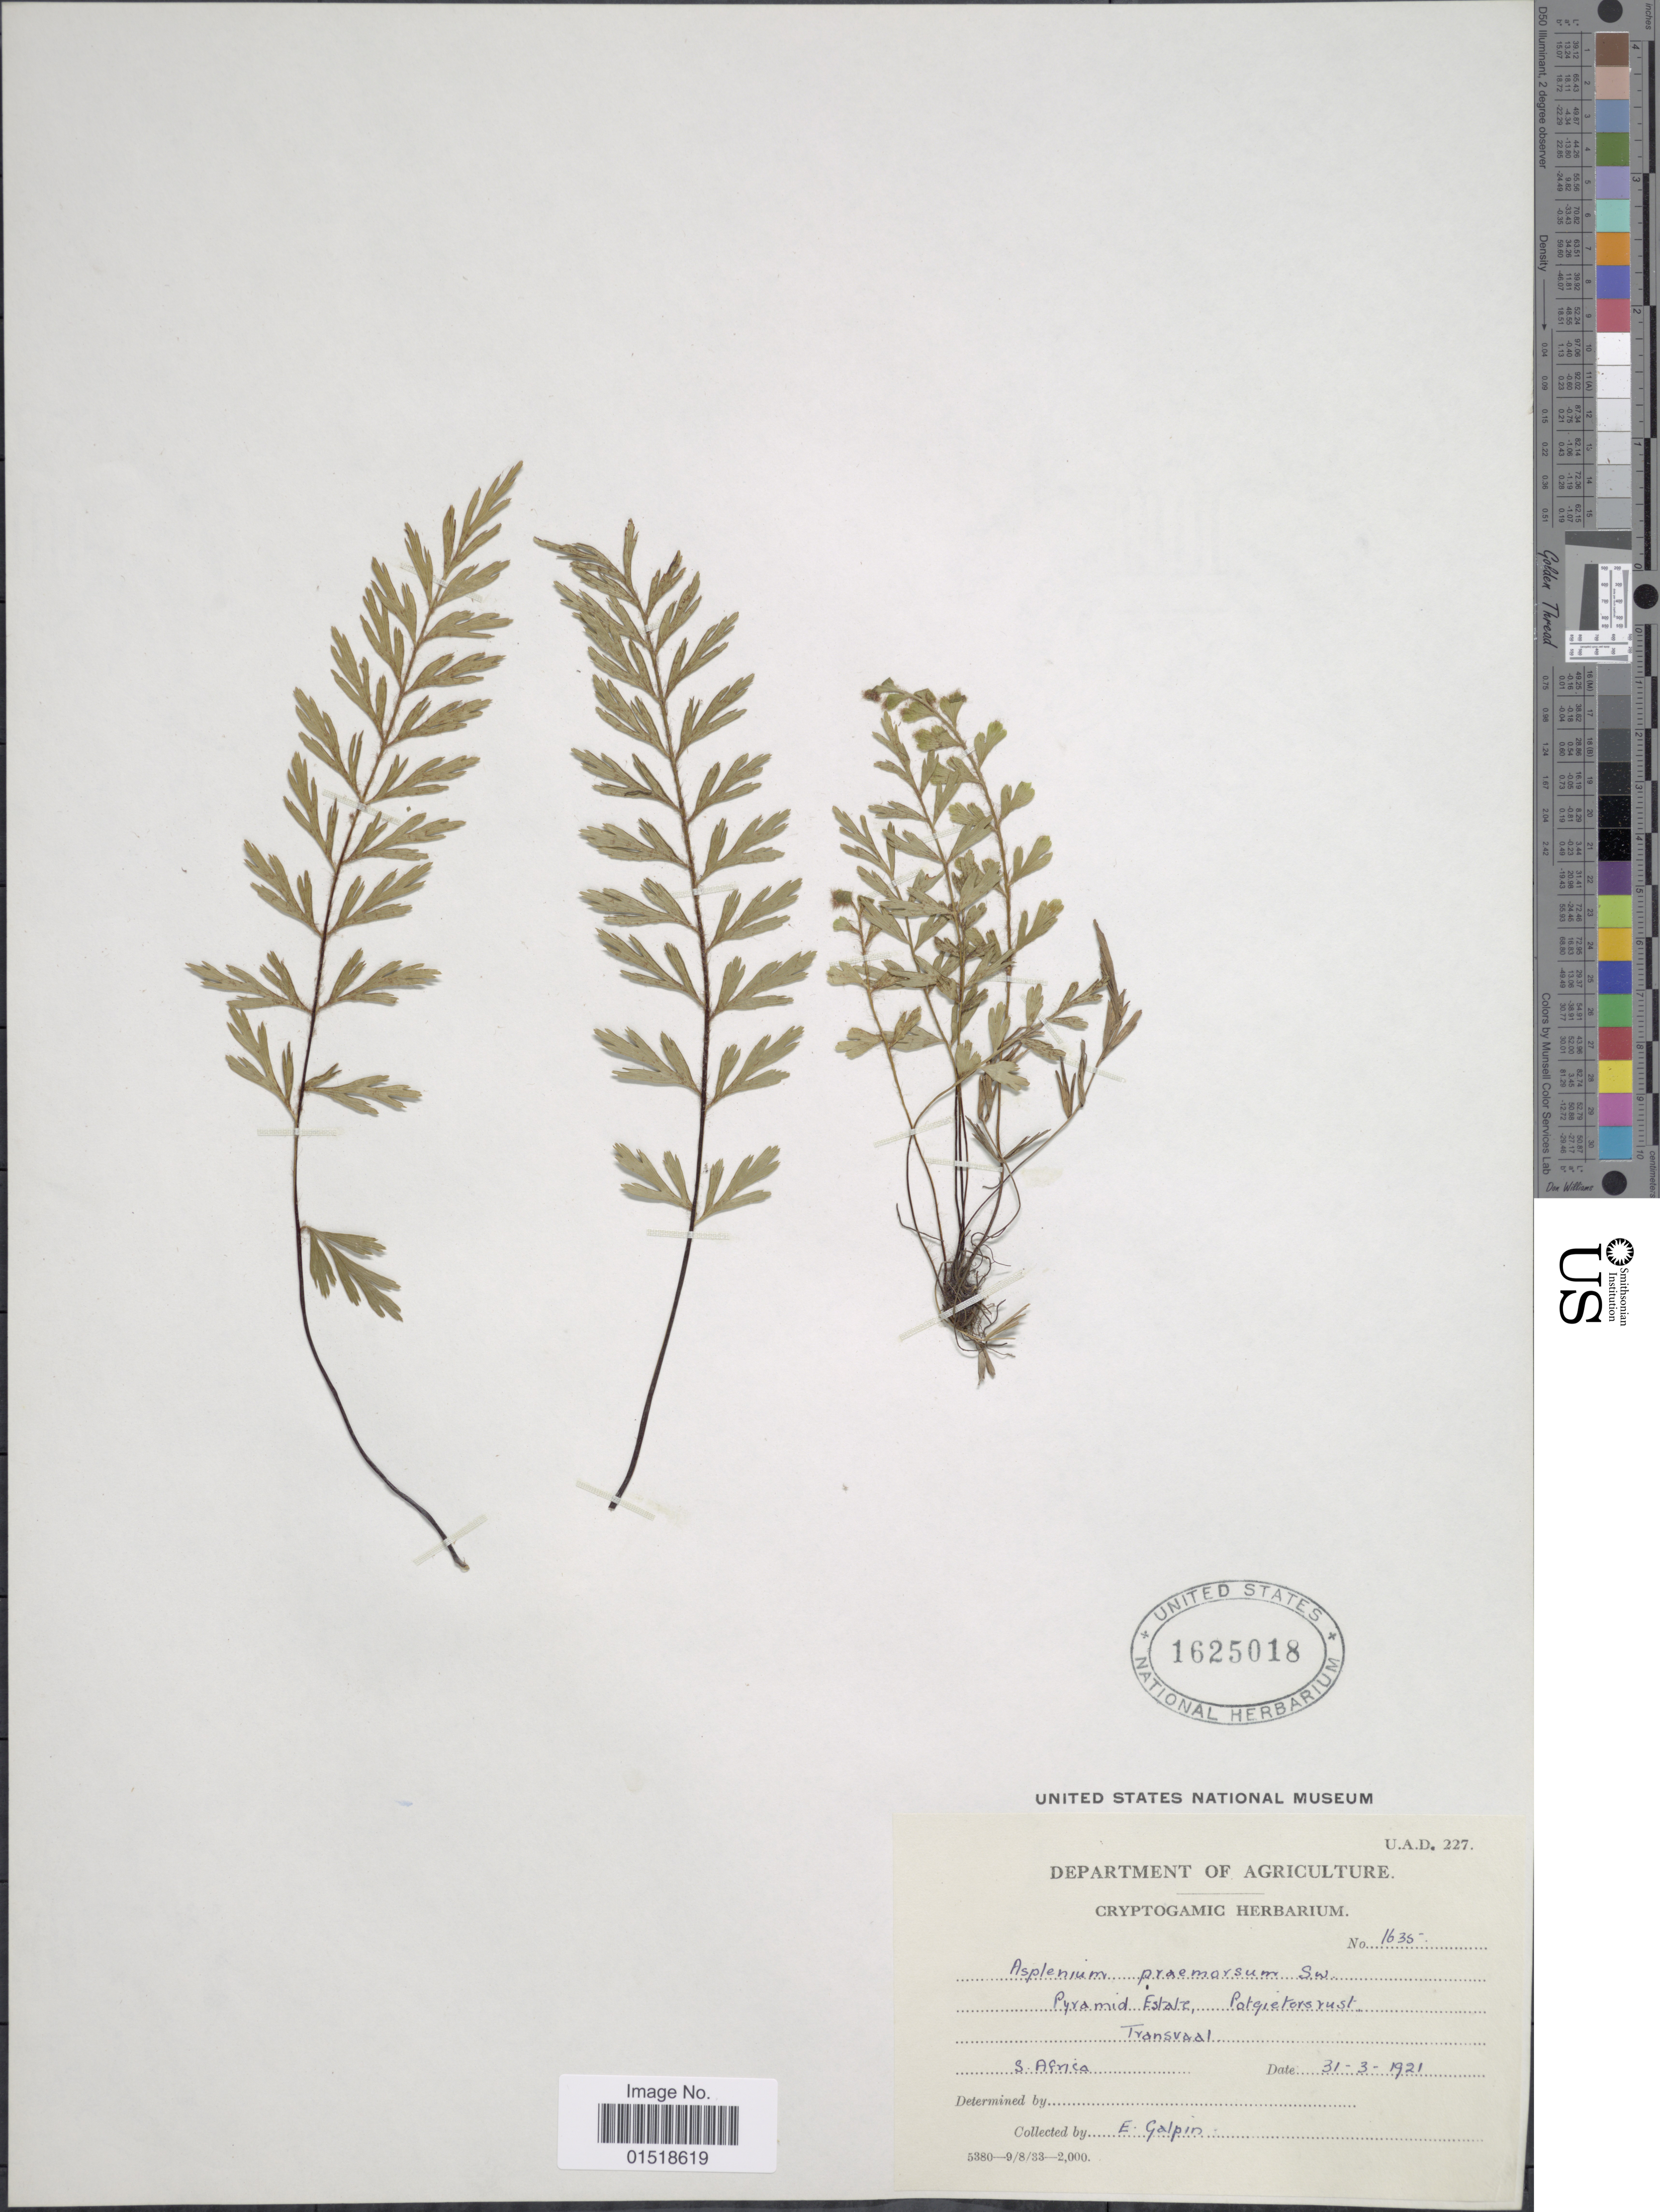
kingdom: Plantae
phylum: Tracheophyta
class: Polypodiopsida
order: Polypodiales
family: Aspleniaceae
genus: Asplenium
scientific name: Asplenium aethiopicum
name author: (Burm. f.) Bech.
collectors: E. Galpin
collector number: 1635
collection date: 1921-03-31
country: South Africa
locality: Pyramid Estate, Patgietorsyust, Transvaal.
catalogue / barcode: US 1625018